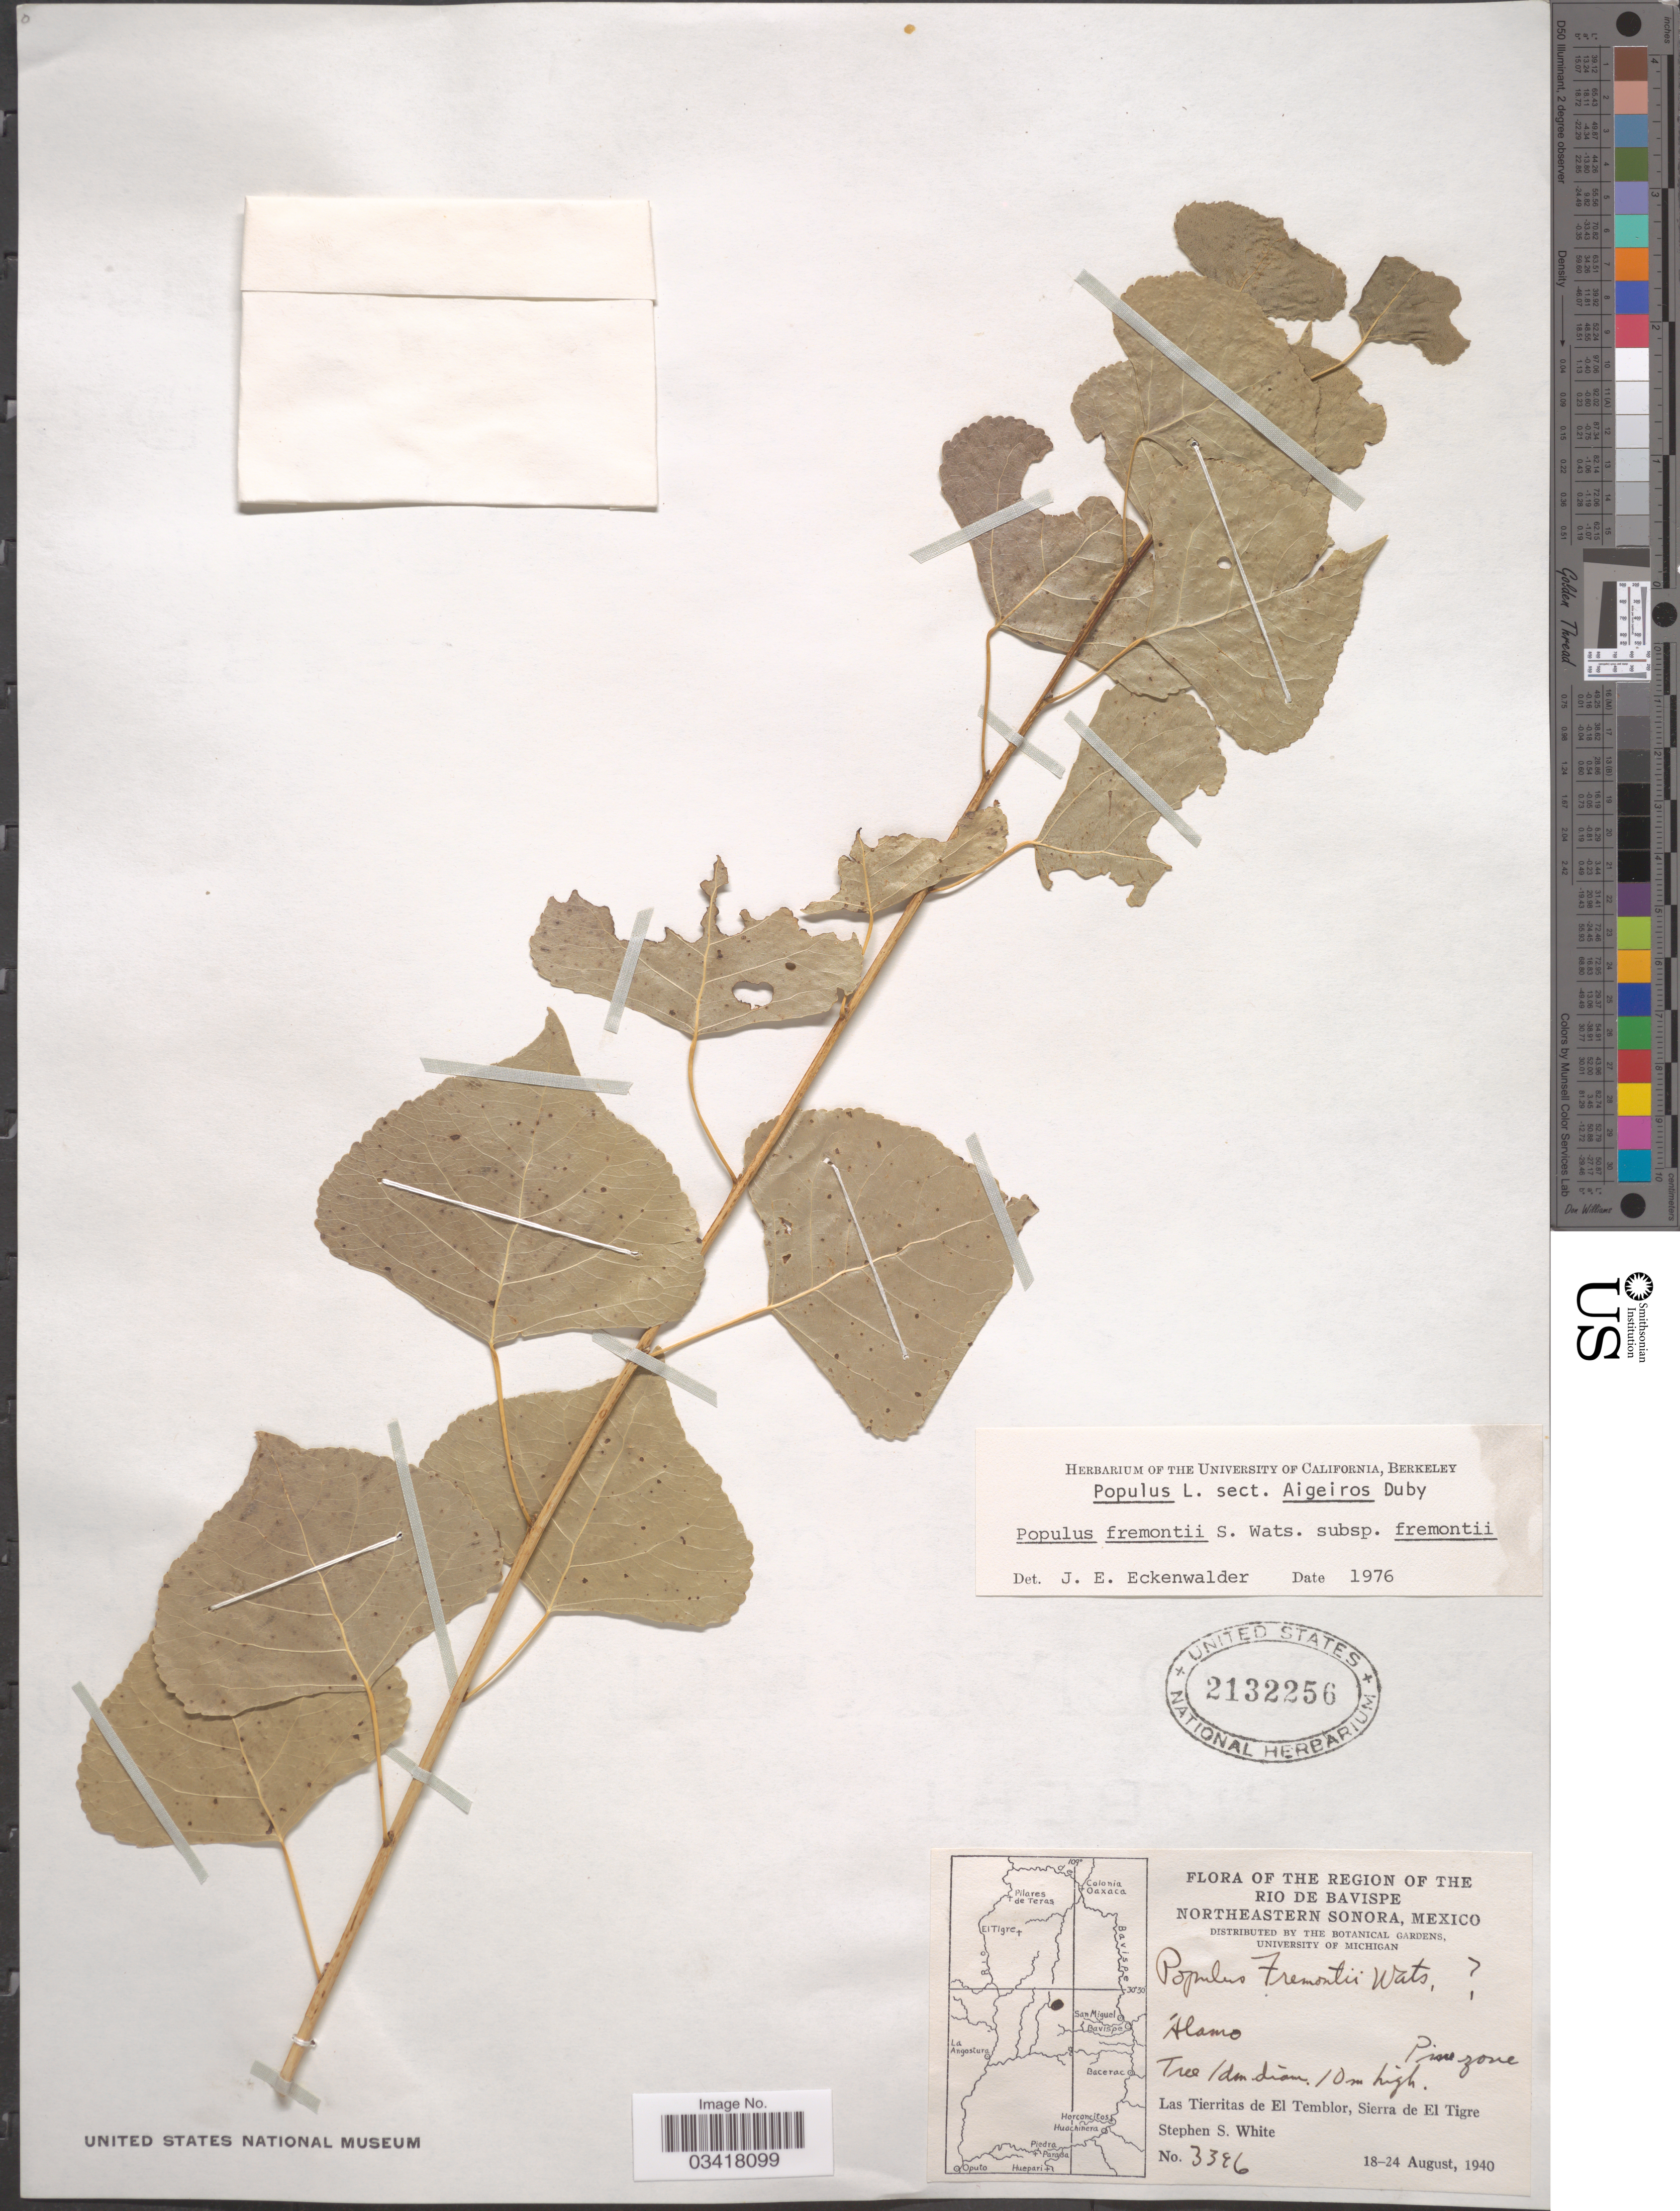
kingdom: Plantae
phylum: Tracheophyta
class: Magnoliopsida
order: Malpighiales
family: Salicaceae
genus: Populus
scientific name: Populus fremontii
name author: S. Watson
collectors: S. S. White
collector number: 3396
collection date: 1940-08-18/1940-08-24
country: Mexico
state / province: Sonora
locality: Region of the Rio de Bavispe. Northeastern Sonora. Las Tierritas de El Temblor, Sierra de El Tigre.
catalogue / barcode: US 2132256